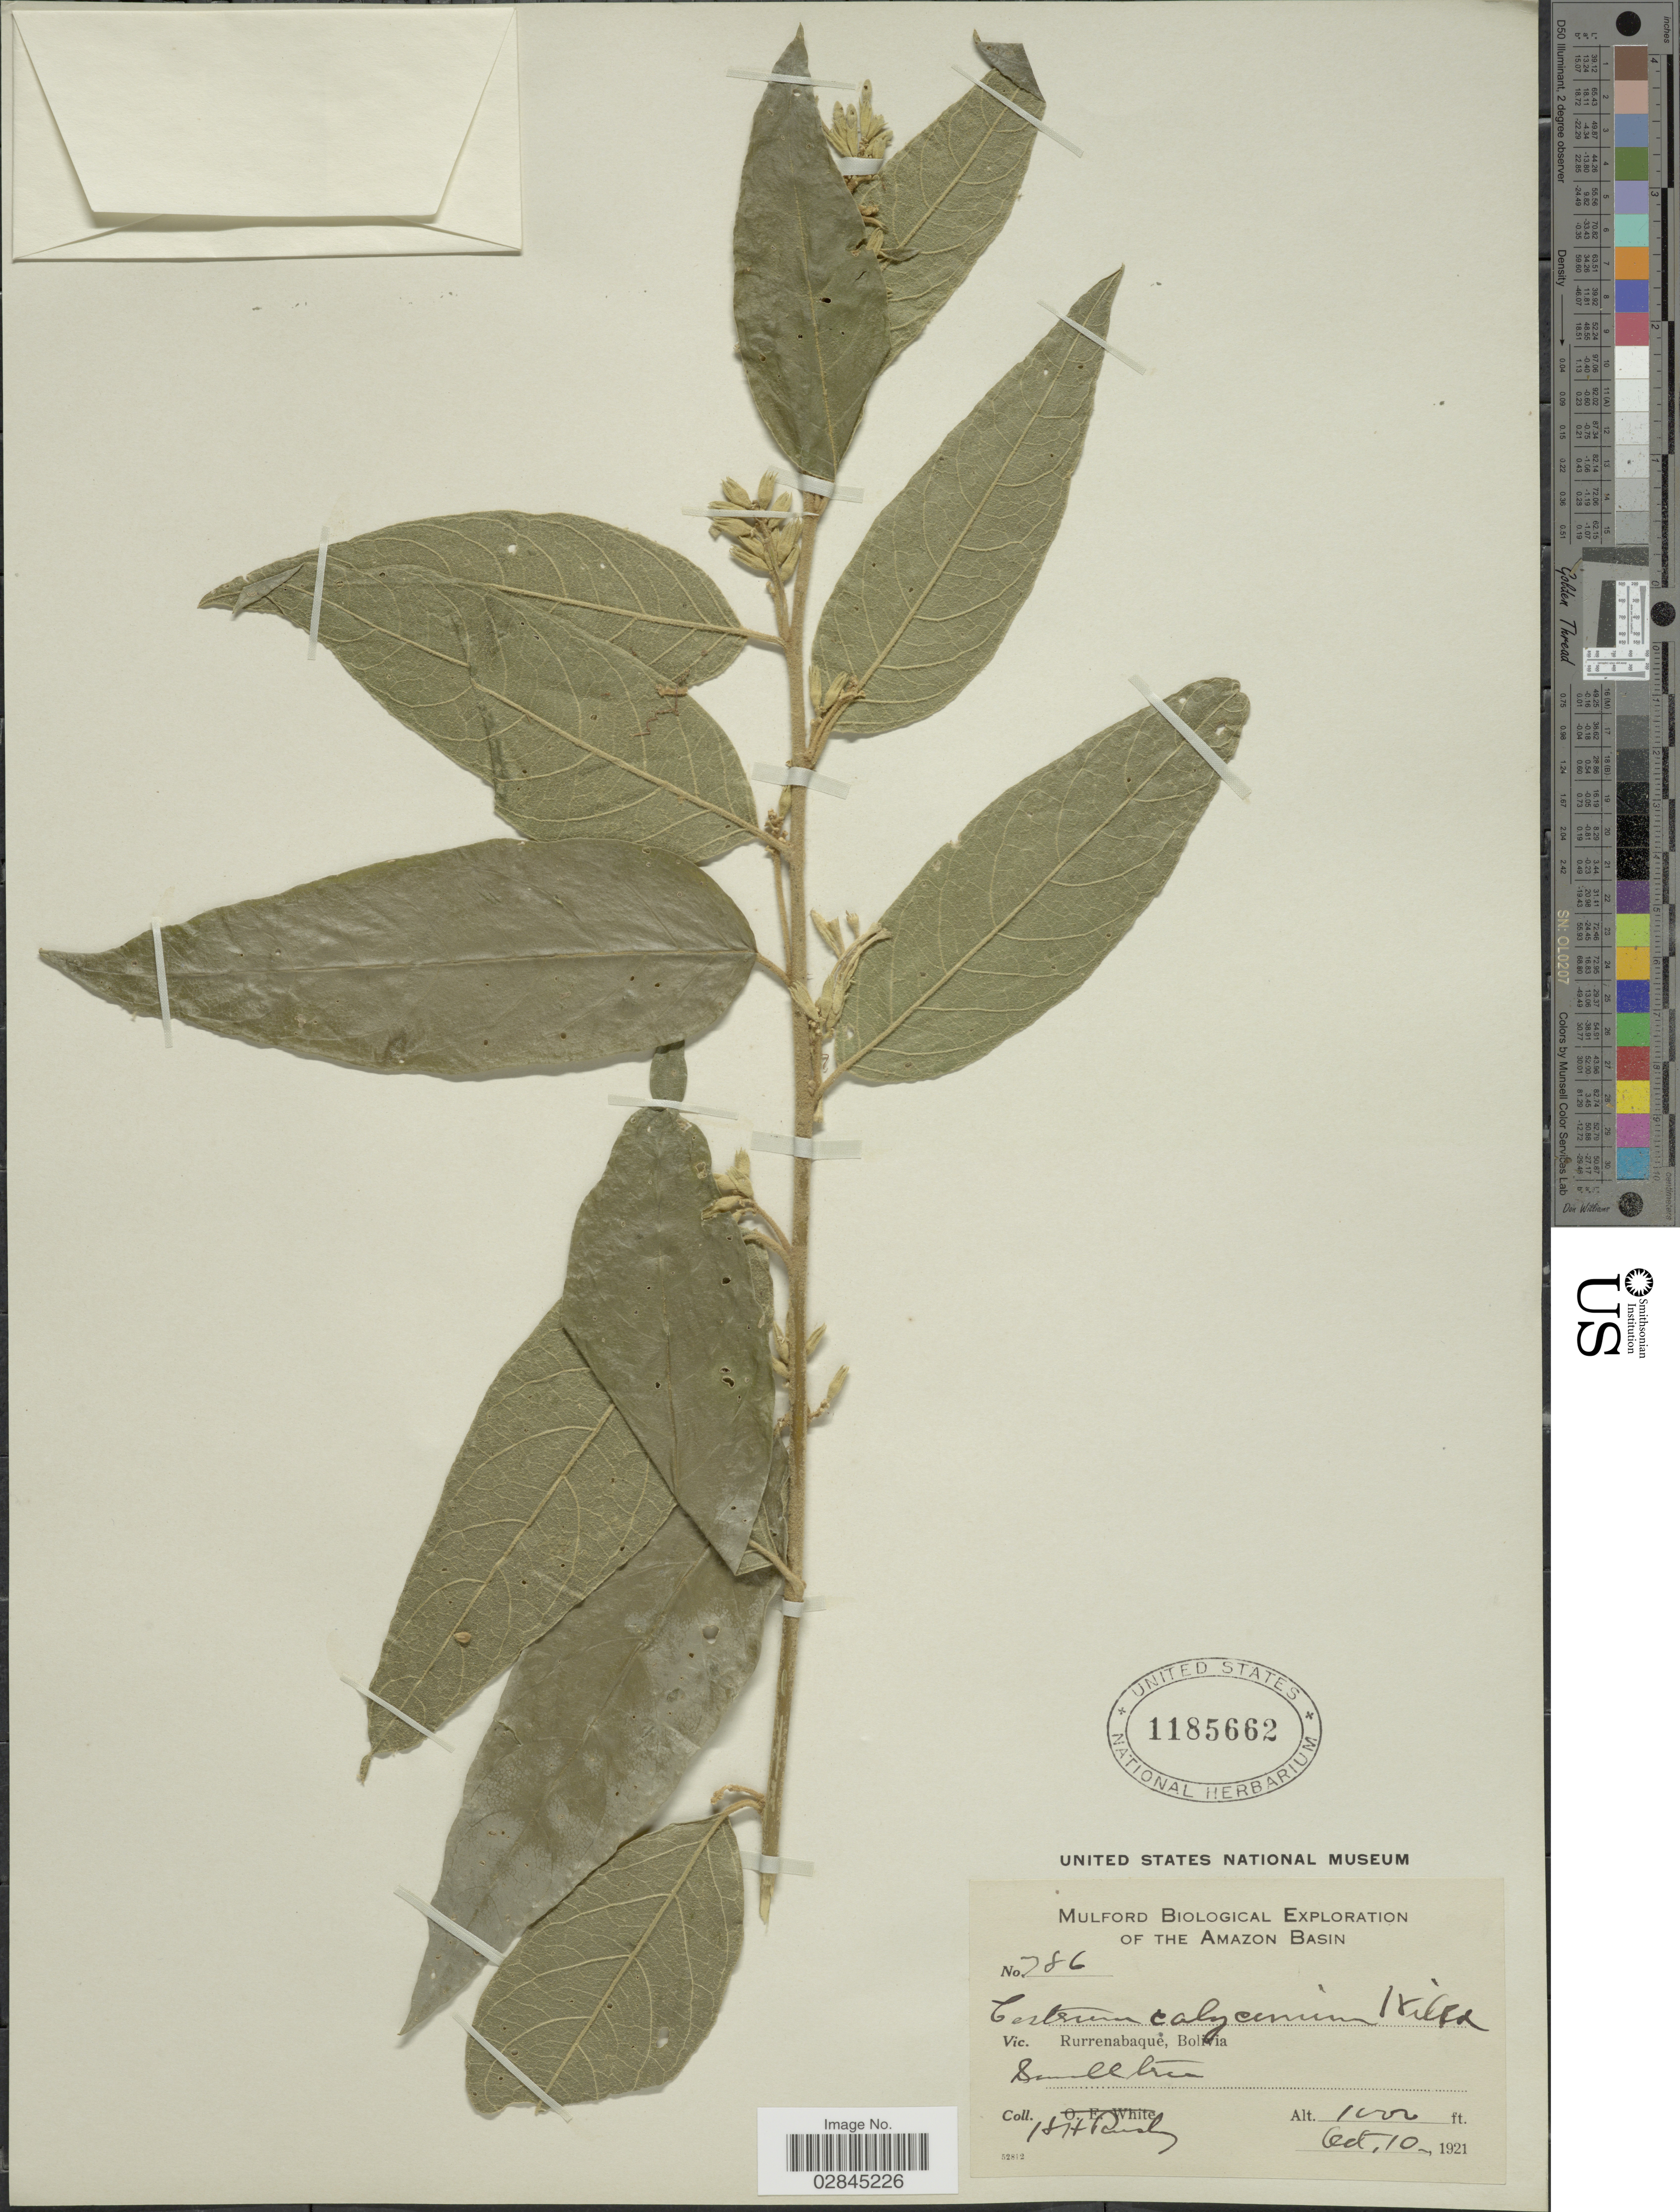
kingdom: Plantae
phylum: Tracheophyta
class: Magnoliopsida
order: Solanales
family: Solanaceae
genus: Cestrum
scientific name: Cestrum strigillatum var. calycinum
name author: Ruiz & Pav.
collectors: H. H. Rusby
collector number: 786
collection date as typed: Oct. 10, 1921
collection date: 1921-10-10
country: Bolivia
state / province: Beni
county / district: José Ballivián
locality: Rurrenabaque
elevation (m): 305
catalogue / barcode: US 1185662